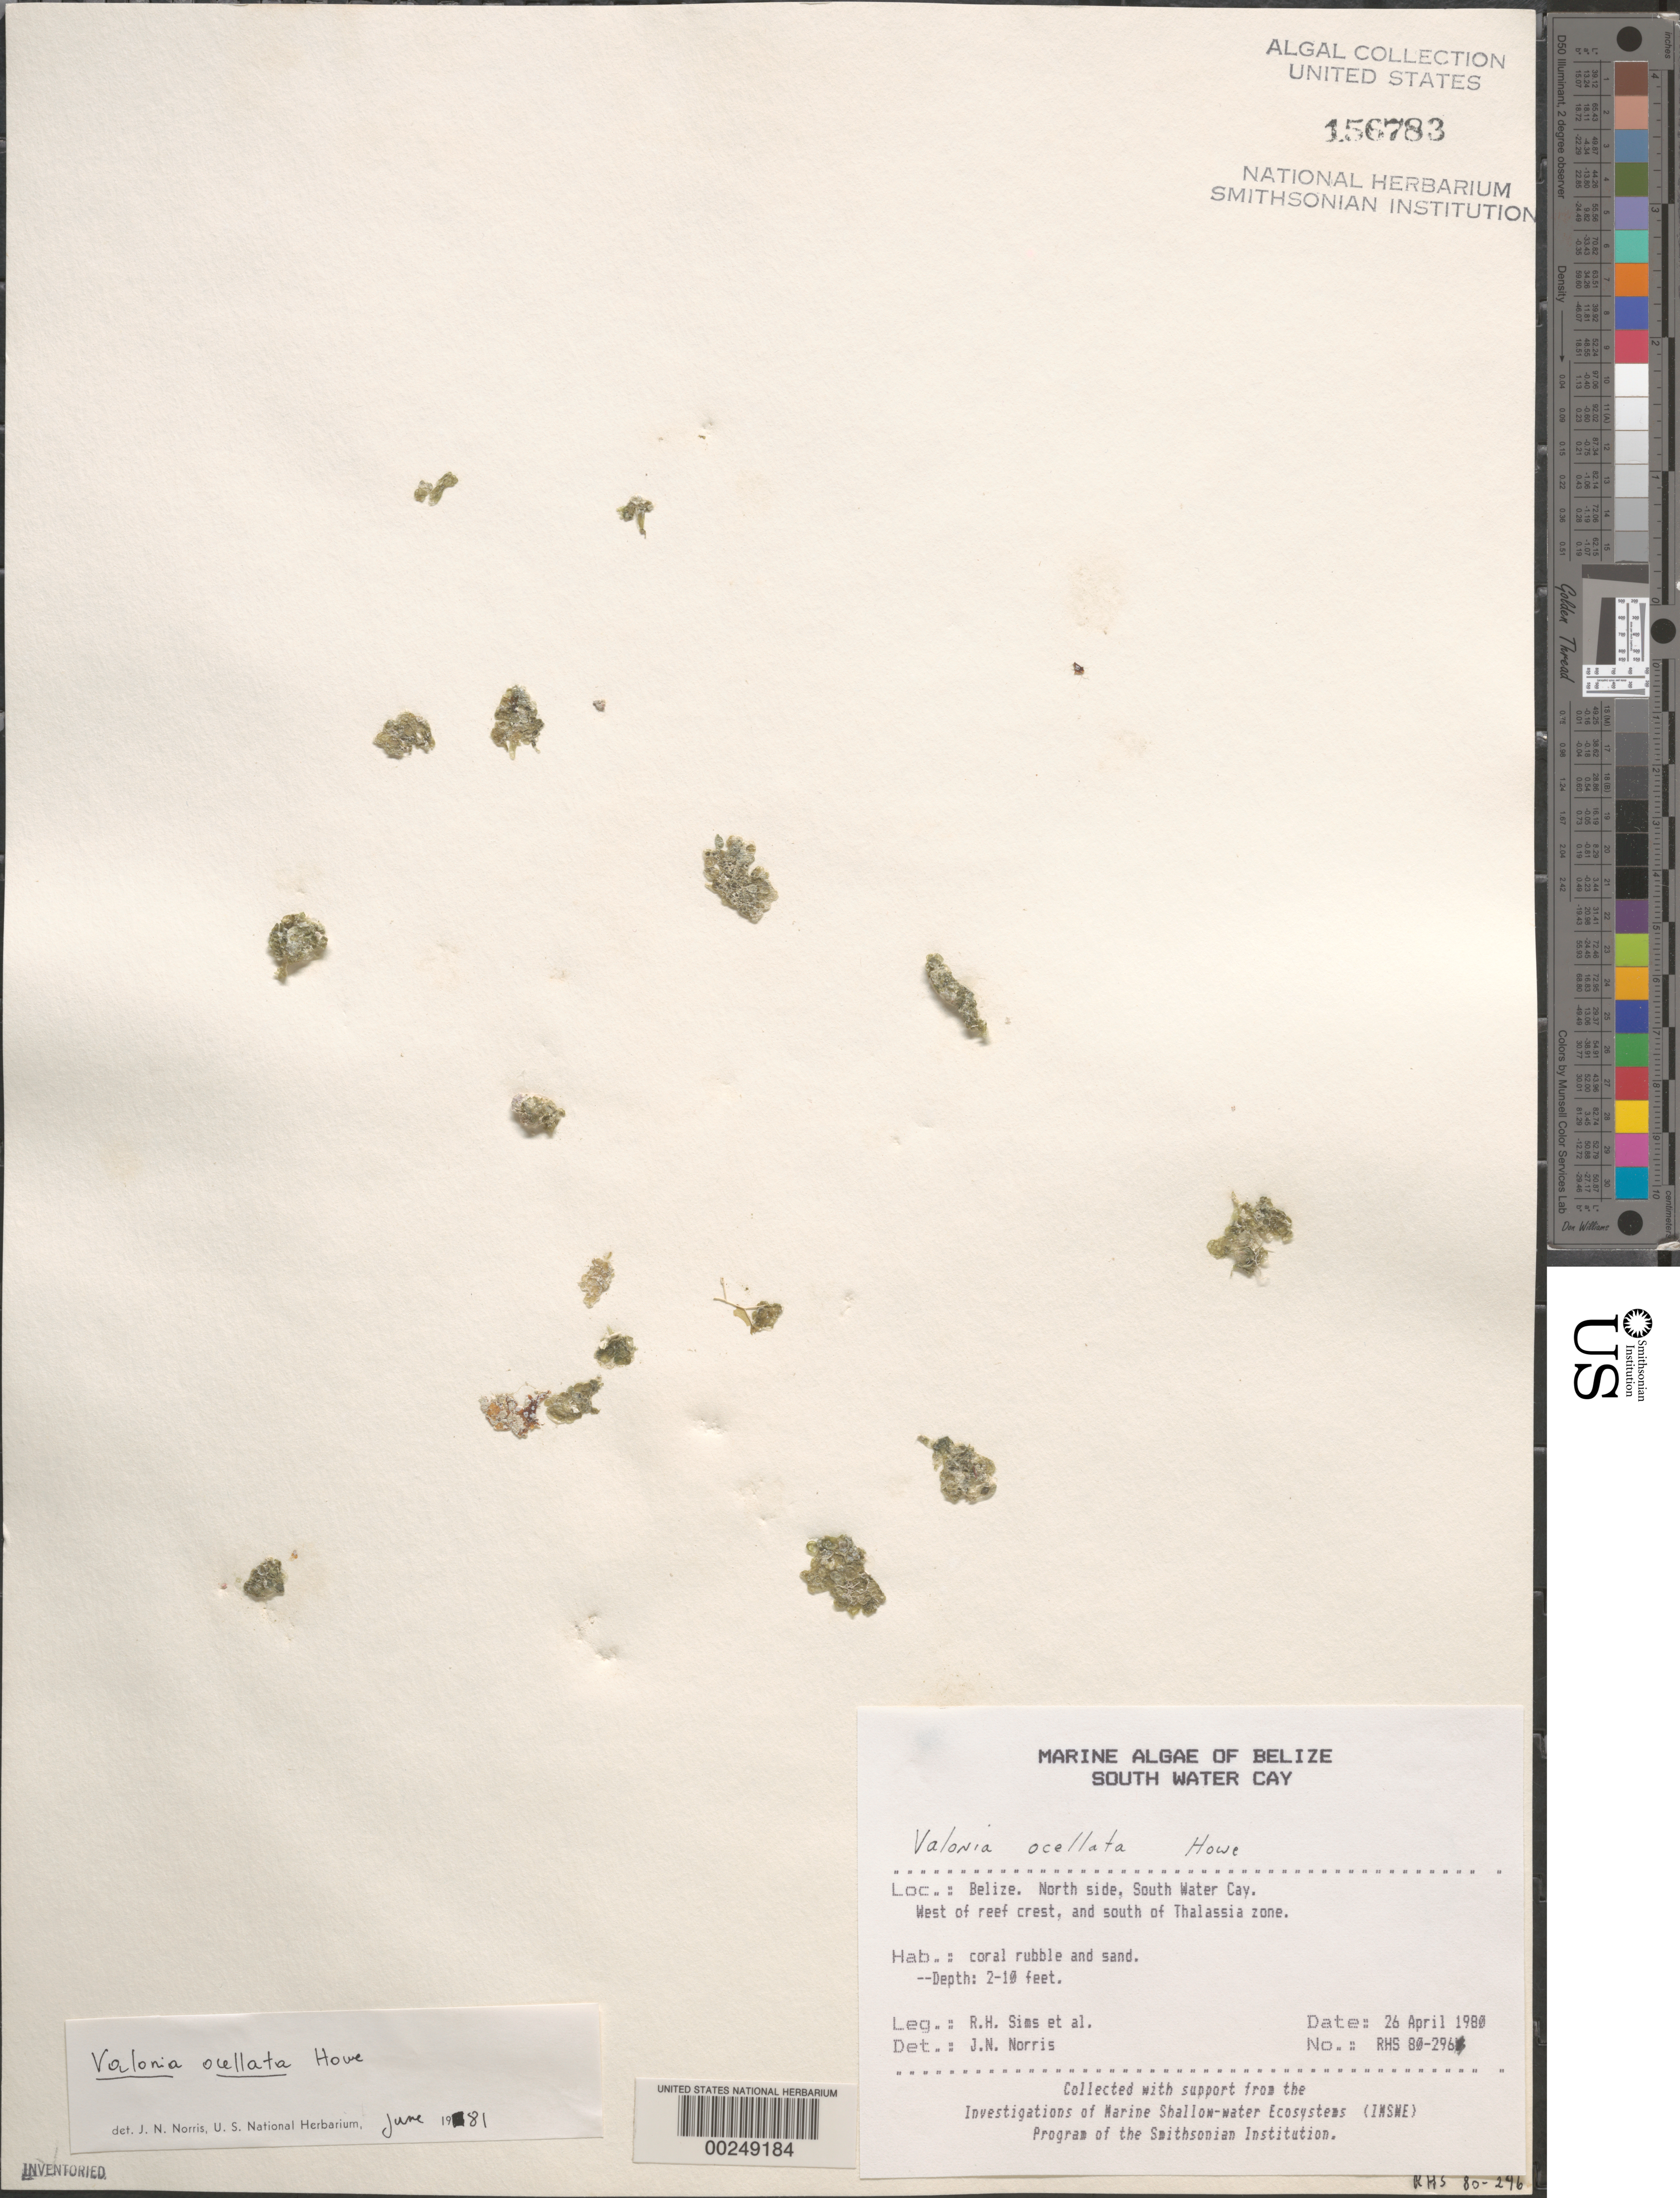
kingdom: Plantae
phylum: Chlorophyta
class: Ulvophyceae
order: Siphonocladales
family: Siphonocladaceae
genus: Dictyosphaeria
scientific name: Dictyosphaeria ocellata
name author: (M. Howe) Olsen-Stojkovich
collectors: R. H. Sims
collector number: RHS 80-296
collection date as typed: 26 Apr 1980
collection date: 1980-04-26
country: Belize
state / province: Stann Creek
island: South Water Cay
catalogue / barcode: US 156783